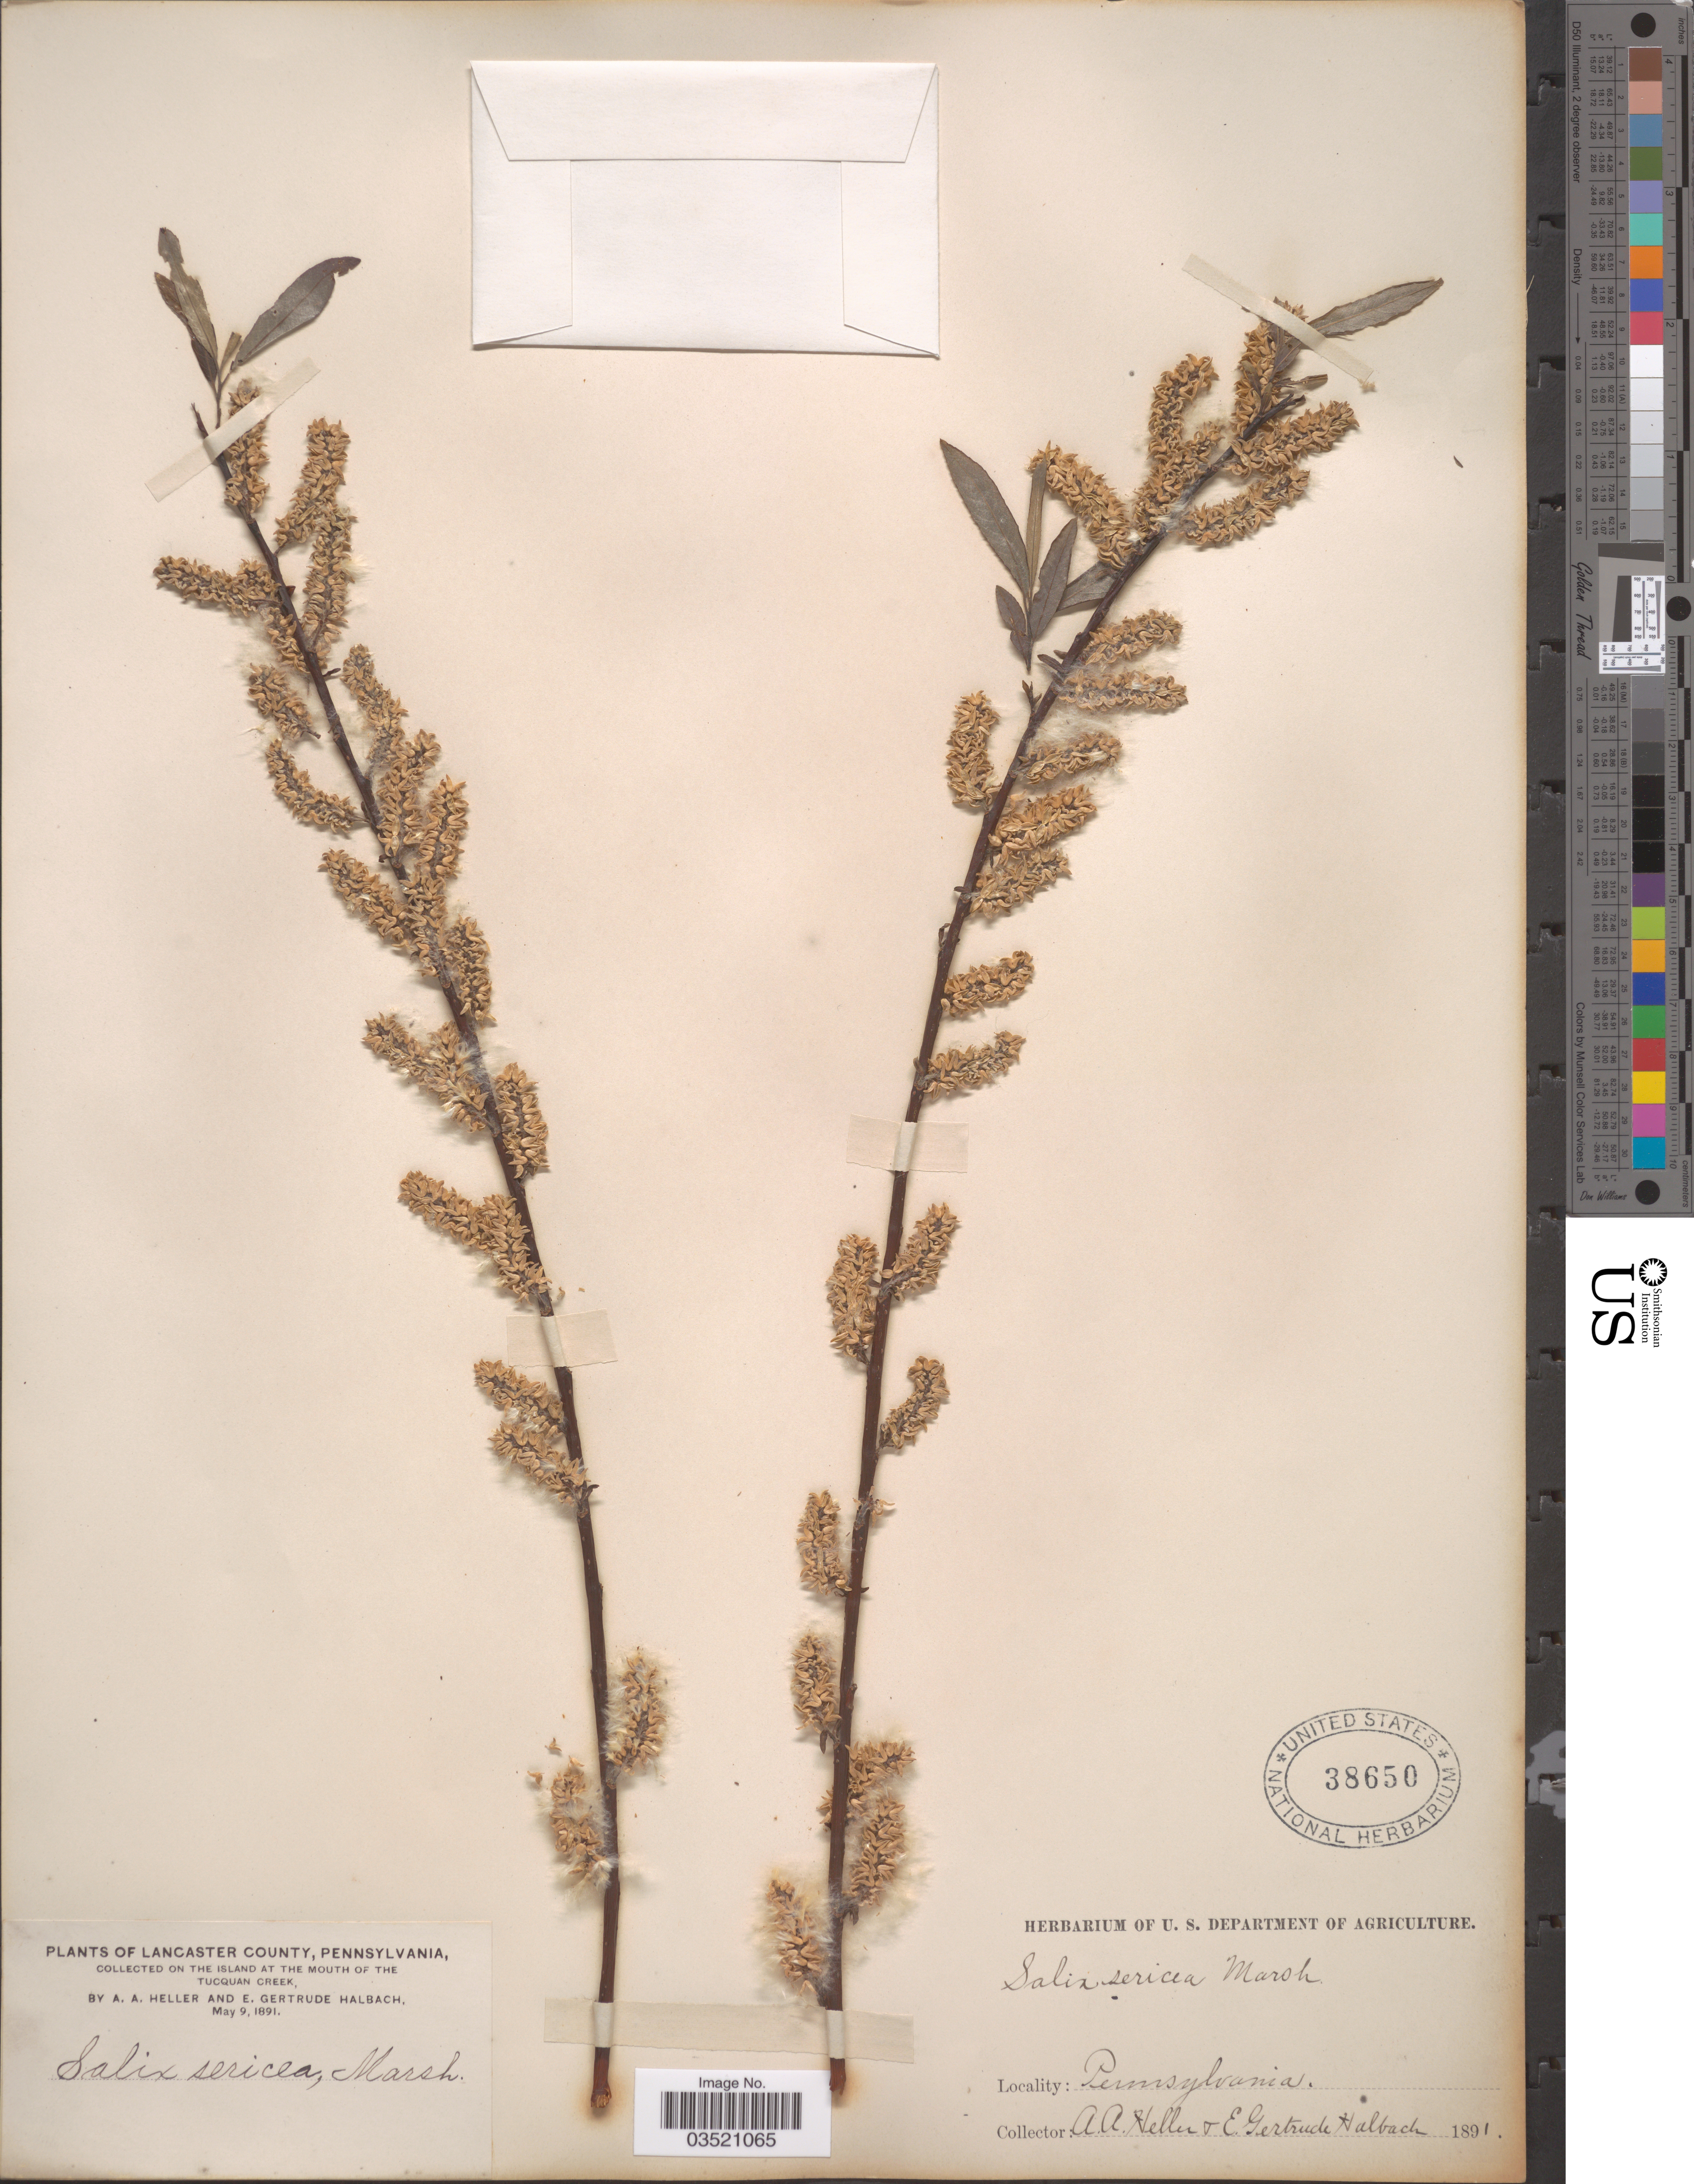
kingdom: Plantae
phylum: Tracheophyta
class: Magnoliopsida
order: Malpighiales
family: Salicaceae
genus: Salix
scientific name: Salix sericea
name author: Marshall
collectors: A. A. Heller & E. G. Halbach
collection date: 1891-05-09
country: United States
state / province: Pennsylvania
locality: Lancaster County. On the island at the mouth of the Tucquan Creek.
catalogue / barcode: US 38650